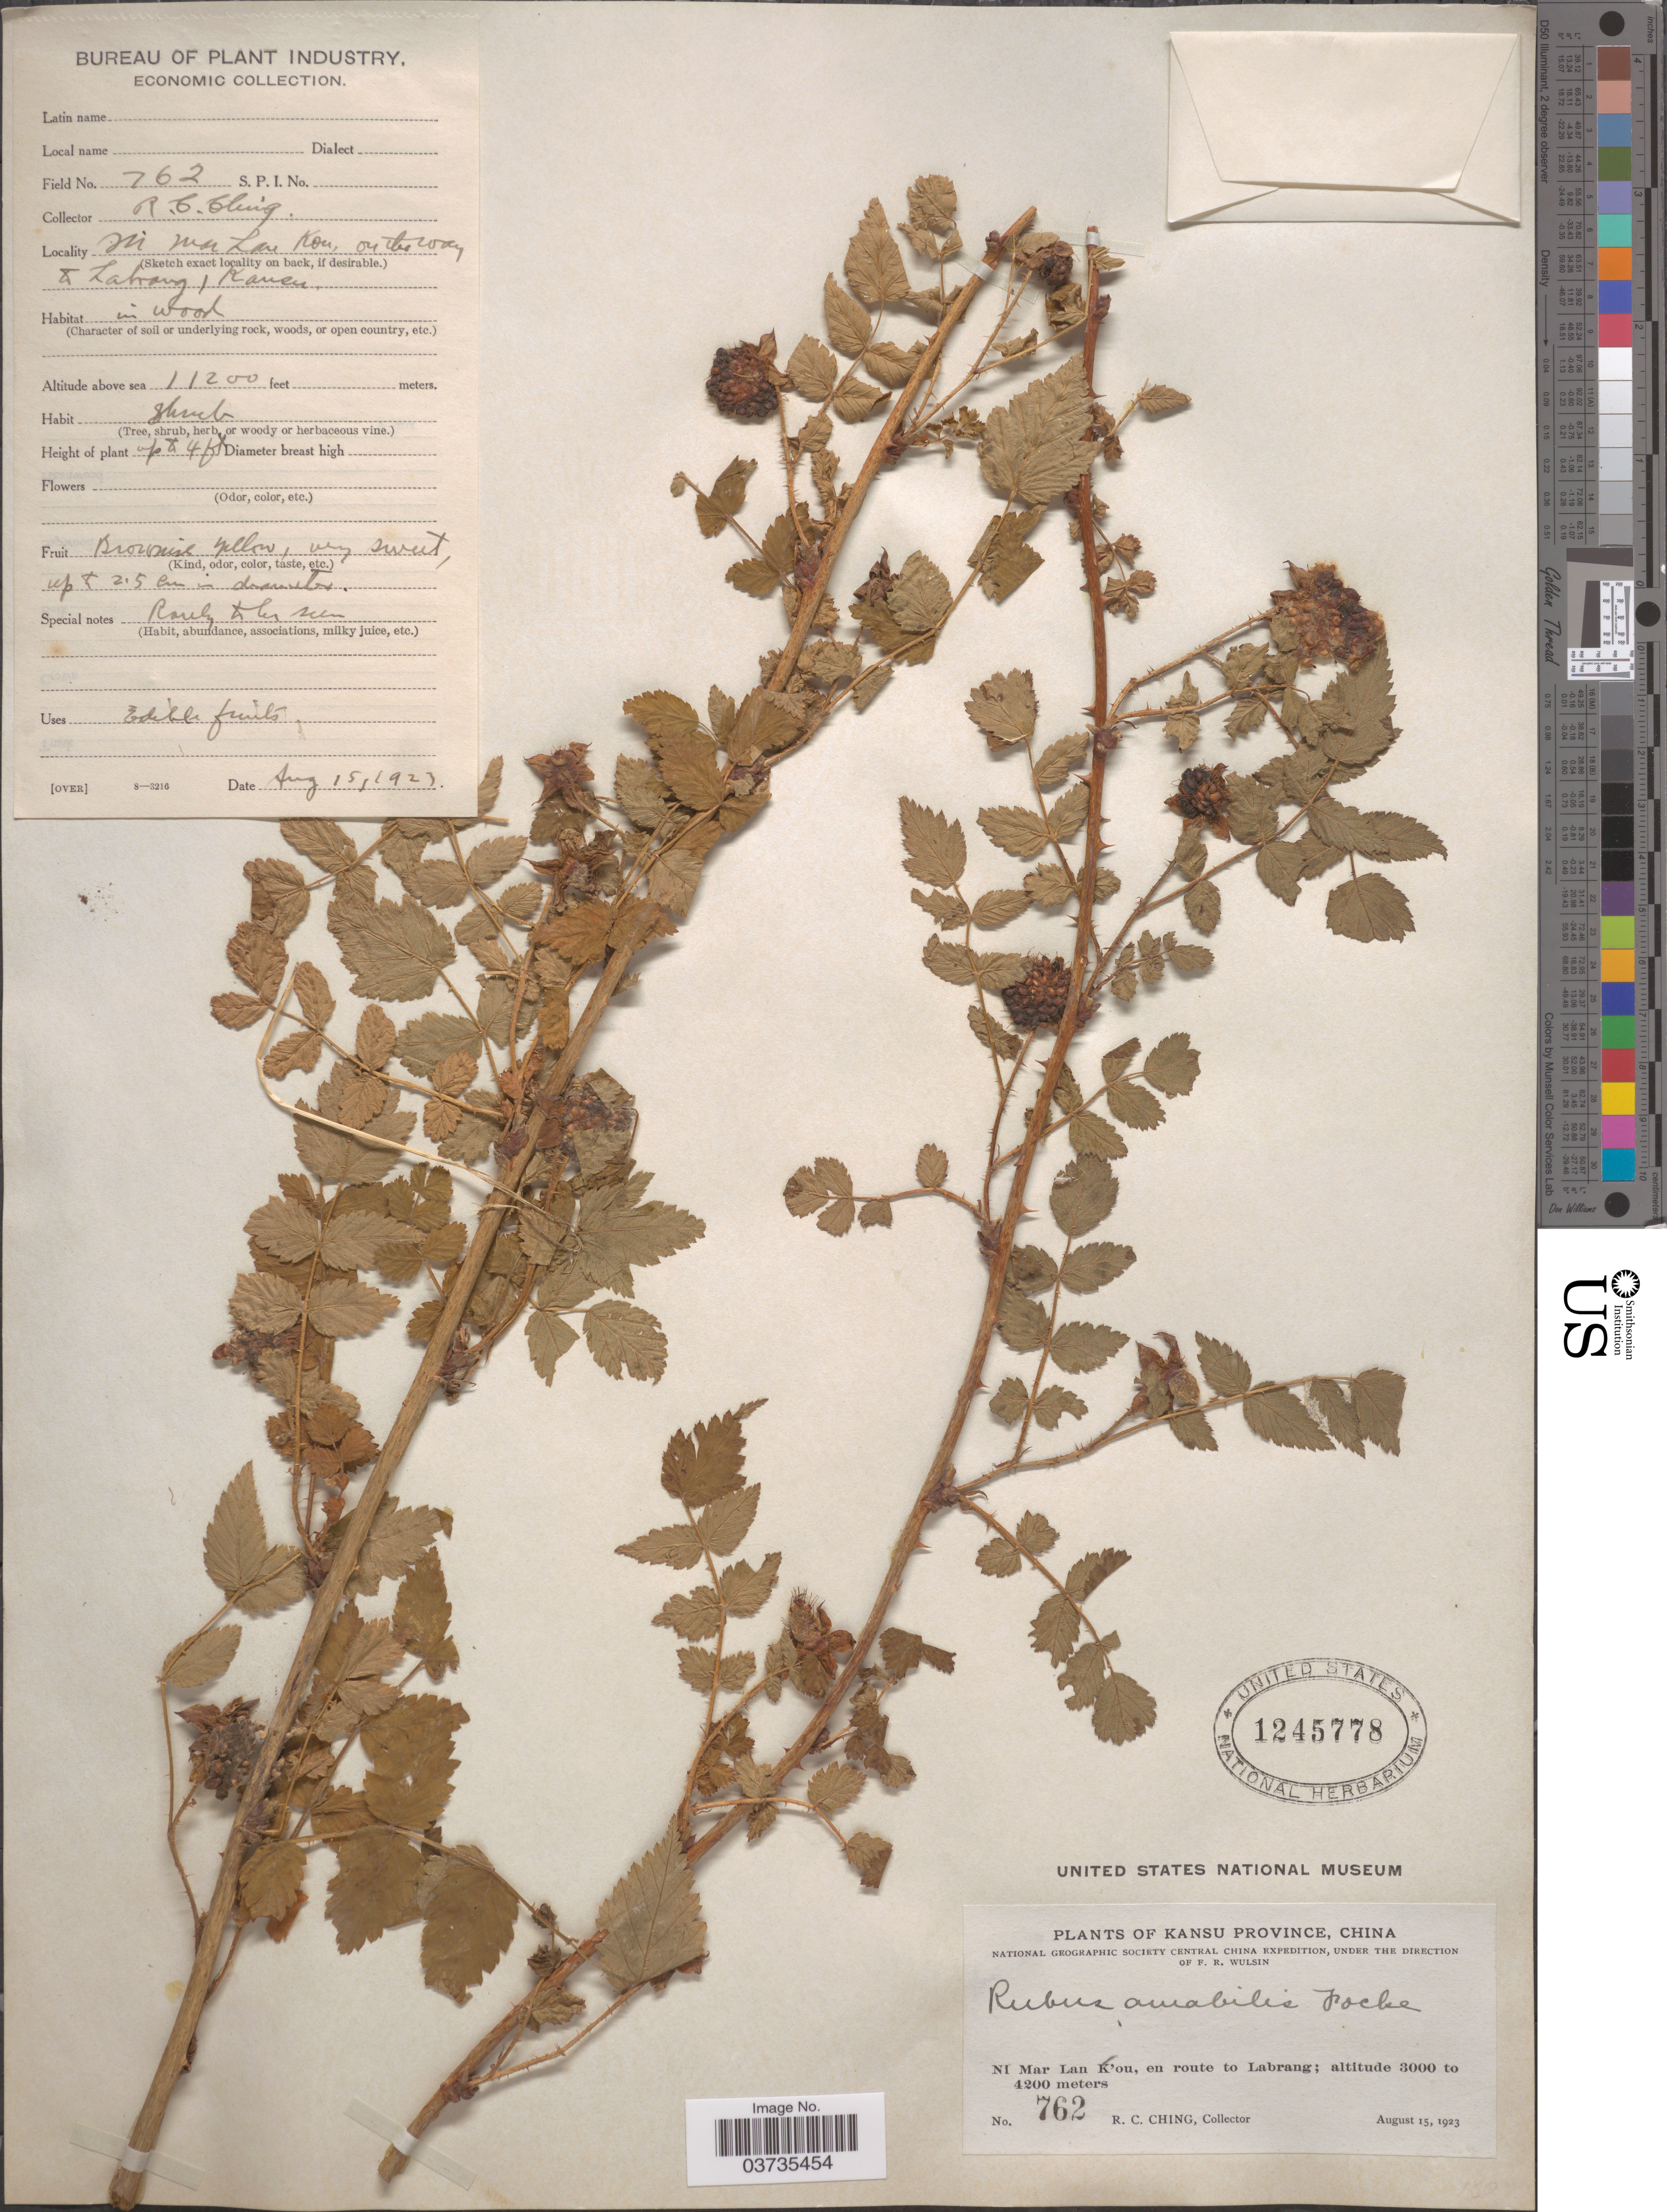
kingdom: Plantae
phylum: Tracheophyta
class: Magnoliopsida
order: Rosales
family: Rosaceae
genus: Rubus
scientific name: Rubus amabilis Blanch., nom. illeg.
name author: Blanch.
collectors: R. C. Ching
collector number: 762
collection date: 1923-08-15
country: China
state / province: Gansu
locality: Kansu Province. Ni Mar Lan K'ou, en route to Labrang.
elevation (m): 3414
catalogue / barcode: US 1245778